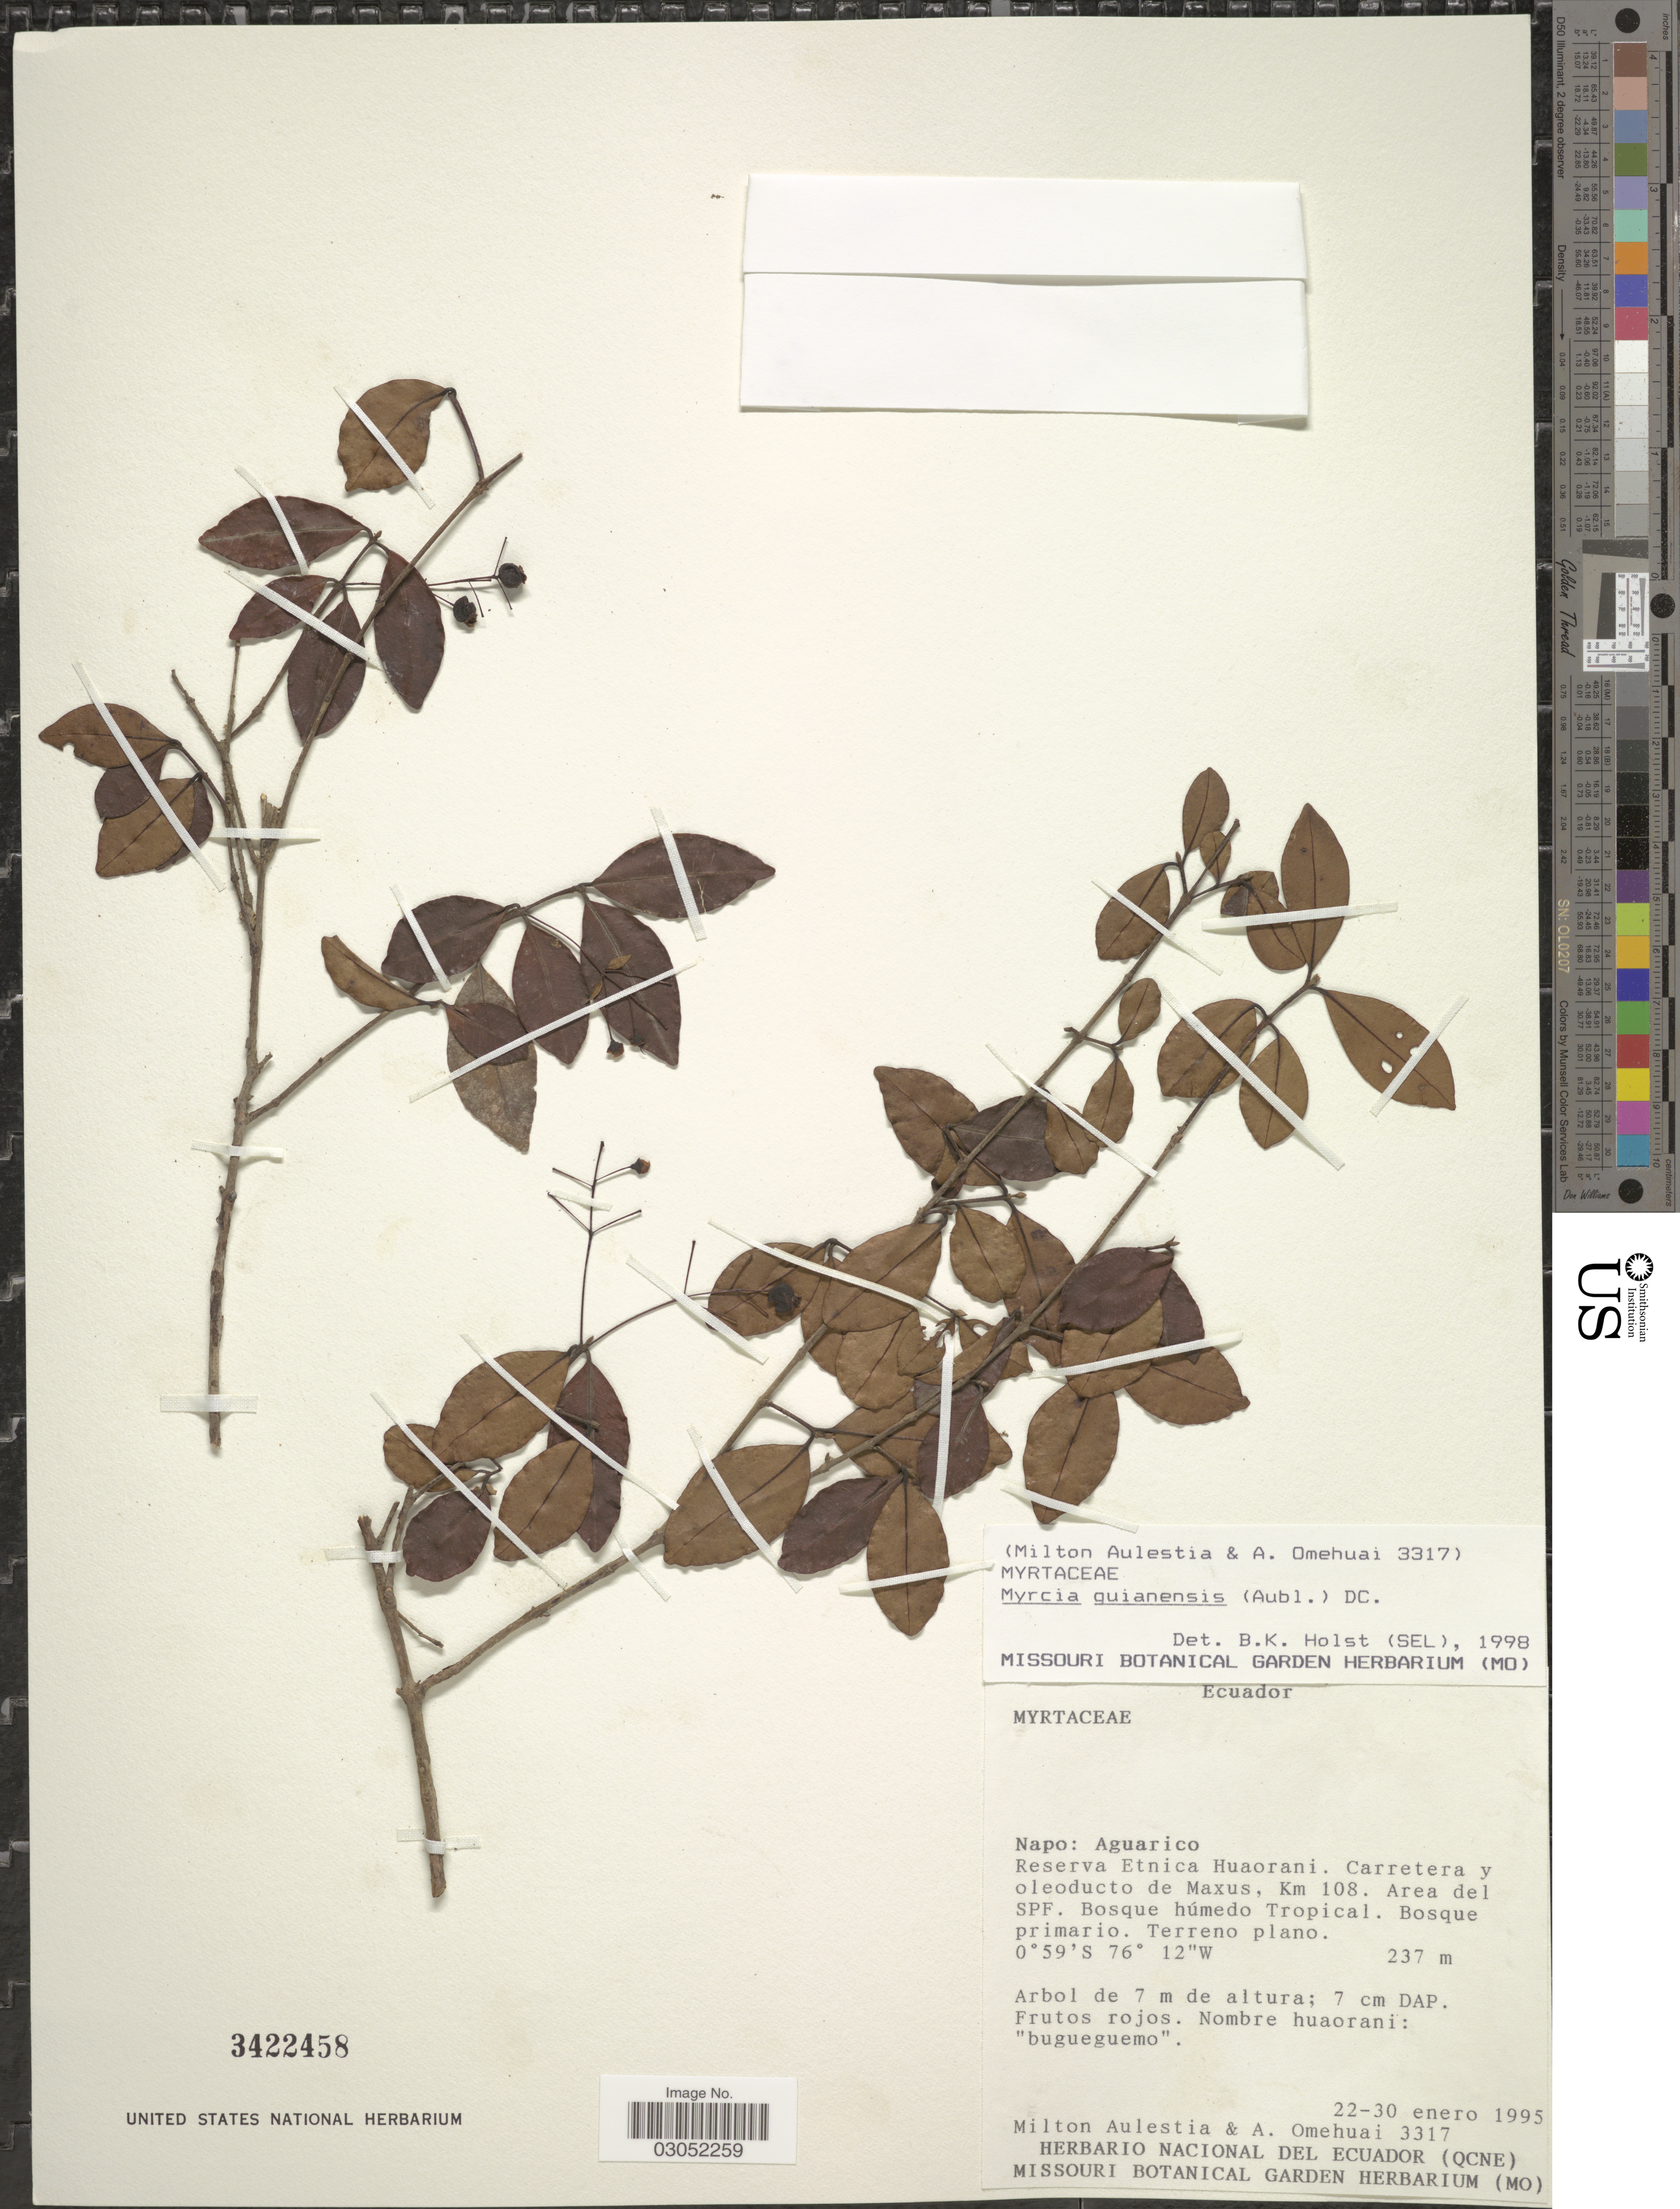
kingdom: Plantae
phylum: Tracheophyta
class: Magnoliopsida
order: Myrtales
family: Myrtaceae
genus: Myrcia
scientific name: Myrcia guianensis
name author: (Aubl.) DC.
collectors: M. Aulestia & A. Omehuai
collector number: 3317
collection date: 1995-01-22/1995-01-30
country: Ecuador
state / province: Napo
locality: Aguarico. Reserva Etnica Huaorani. Carretera y oleoducto de Maxus, Km 108. Area del SPF.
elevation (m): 237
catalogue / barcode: US 3422458